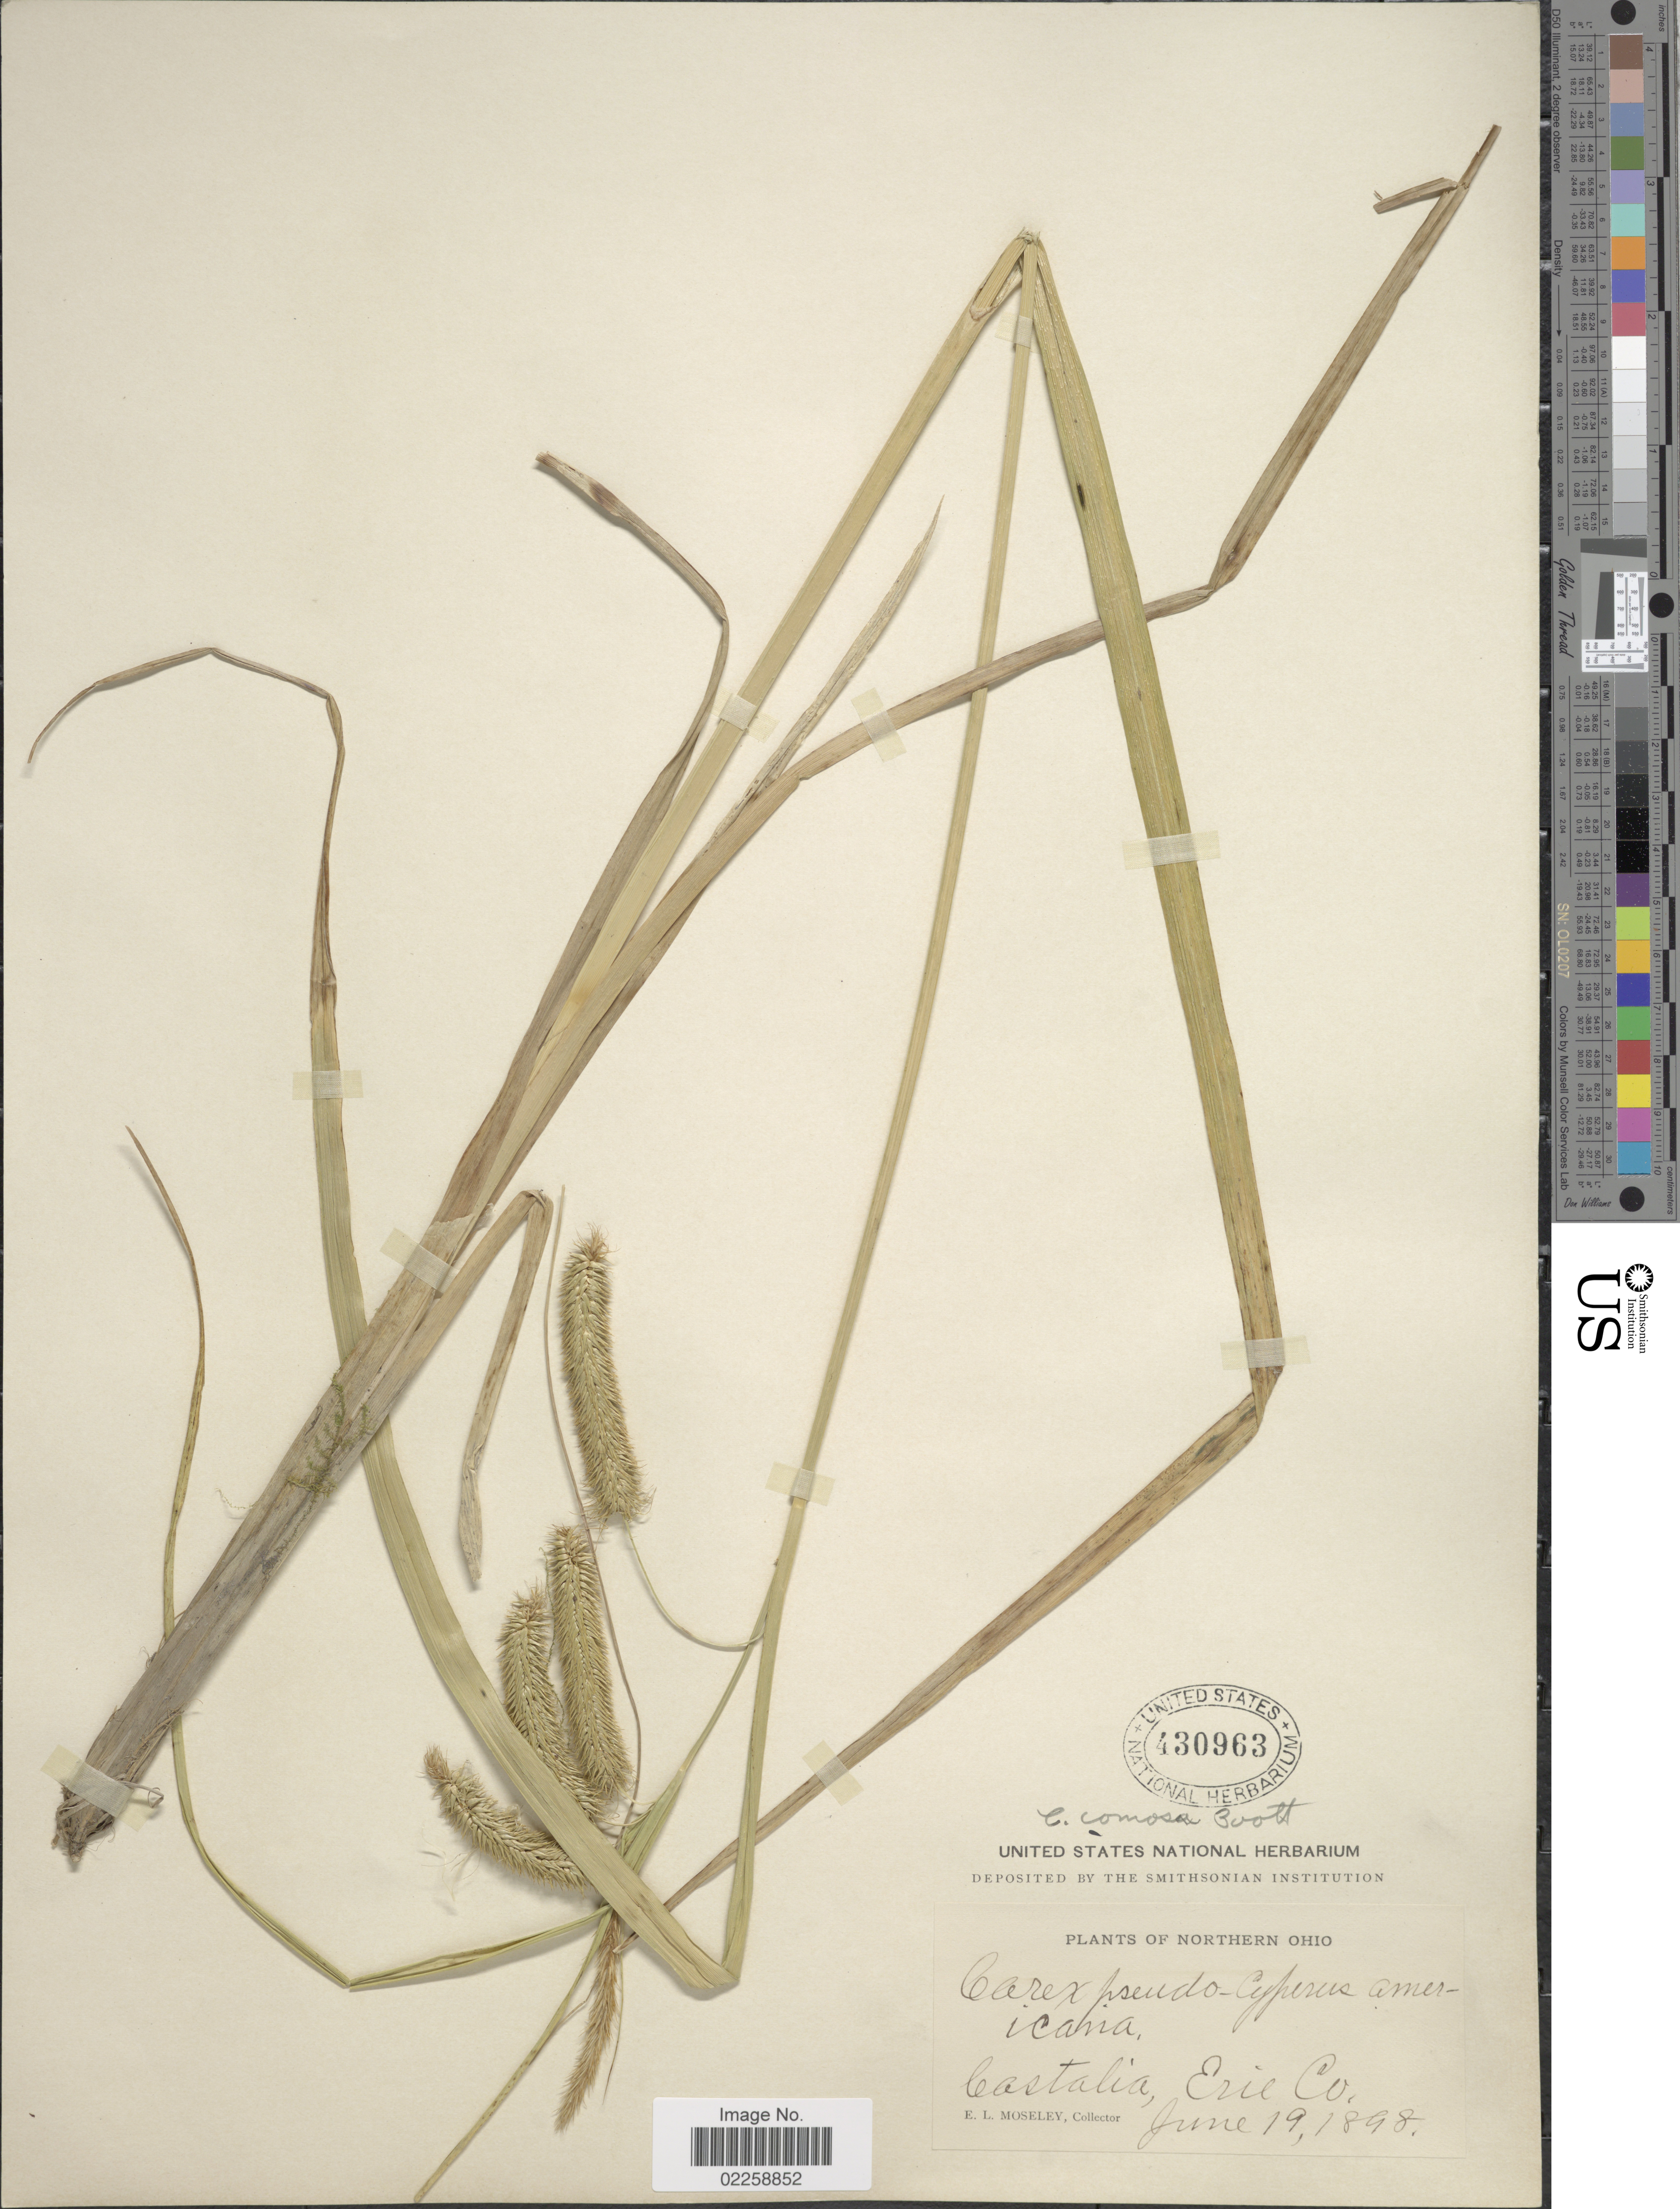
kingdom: Plantae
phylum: Tracheophyta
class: Liliopsida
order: Poales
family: Cyperaceae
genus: Carex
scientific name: Carex comosa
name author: Boott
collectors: E. Moseley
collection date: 1898-06-19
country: United States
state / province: Ohio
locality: Northern Ohio, Castalia, Erie Co.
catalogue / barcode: US 430963